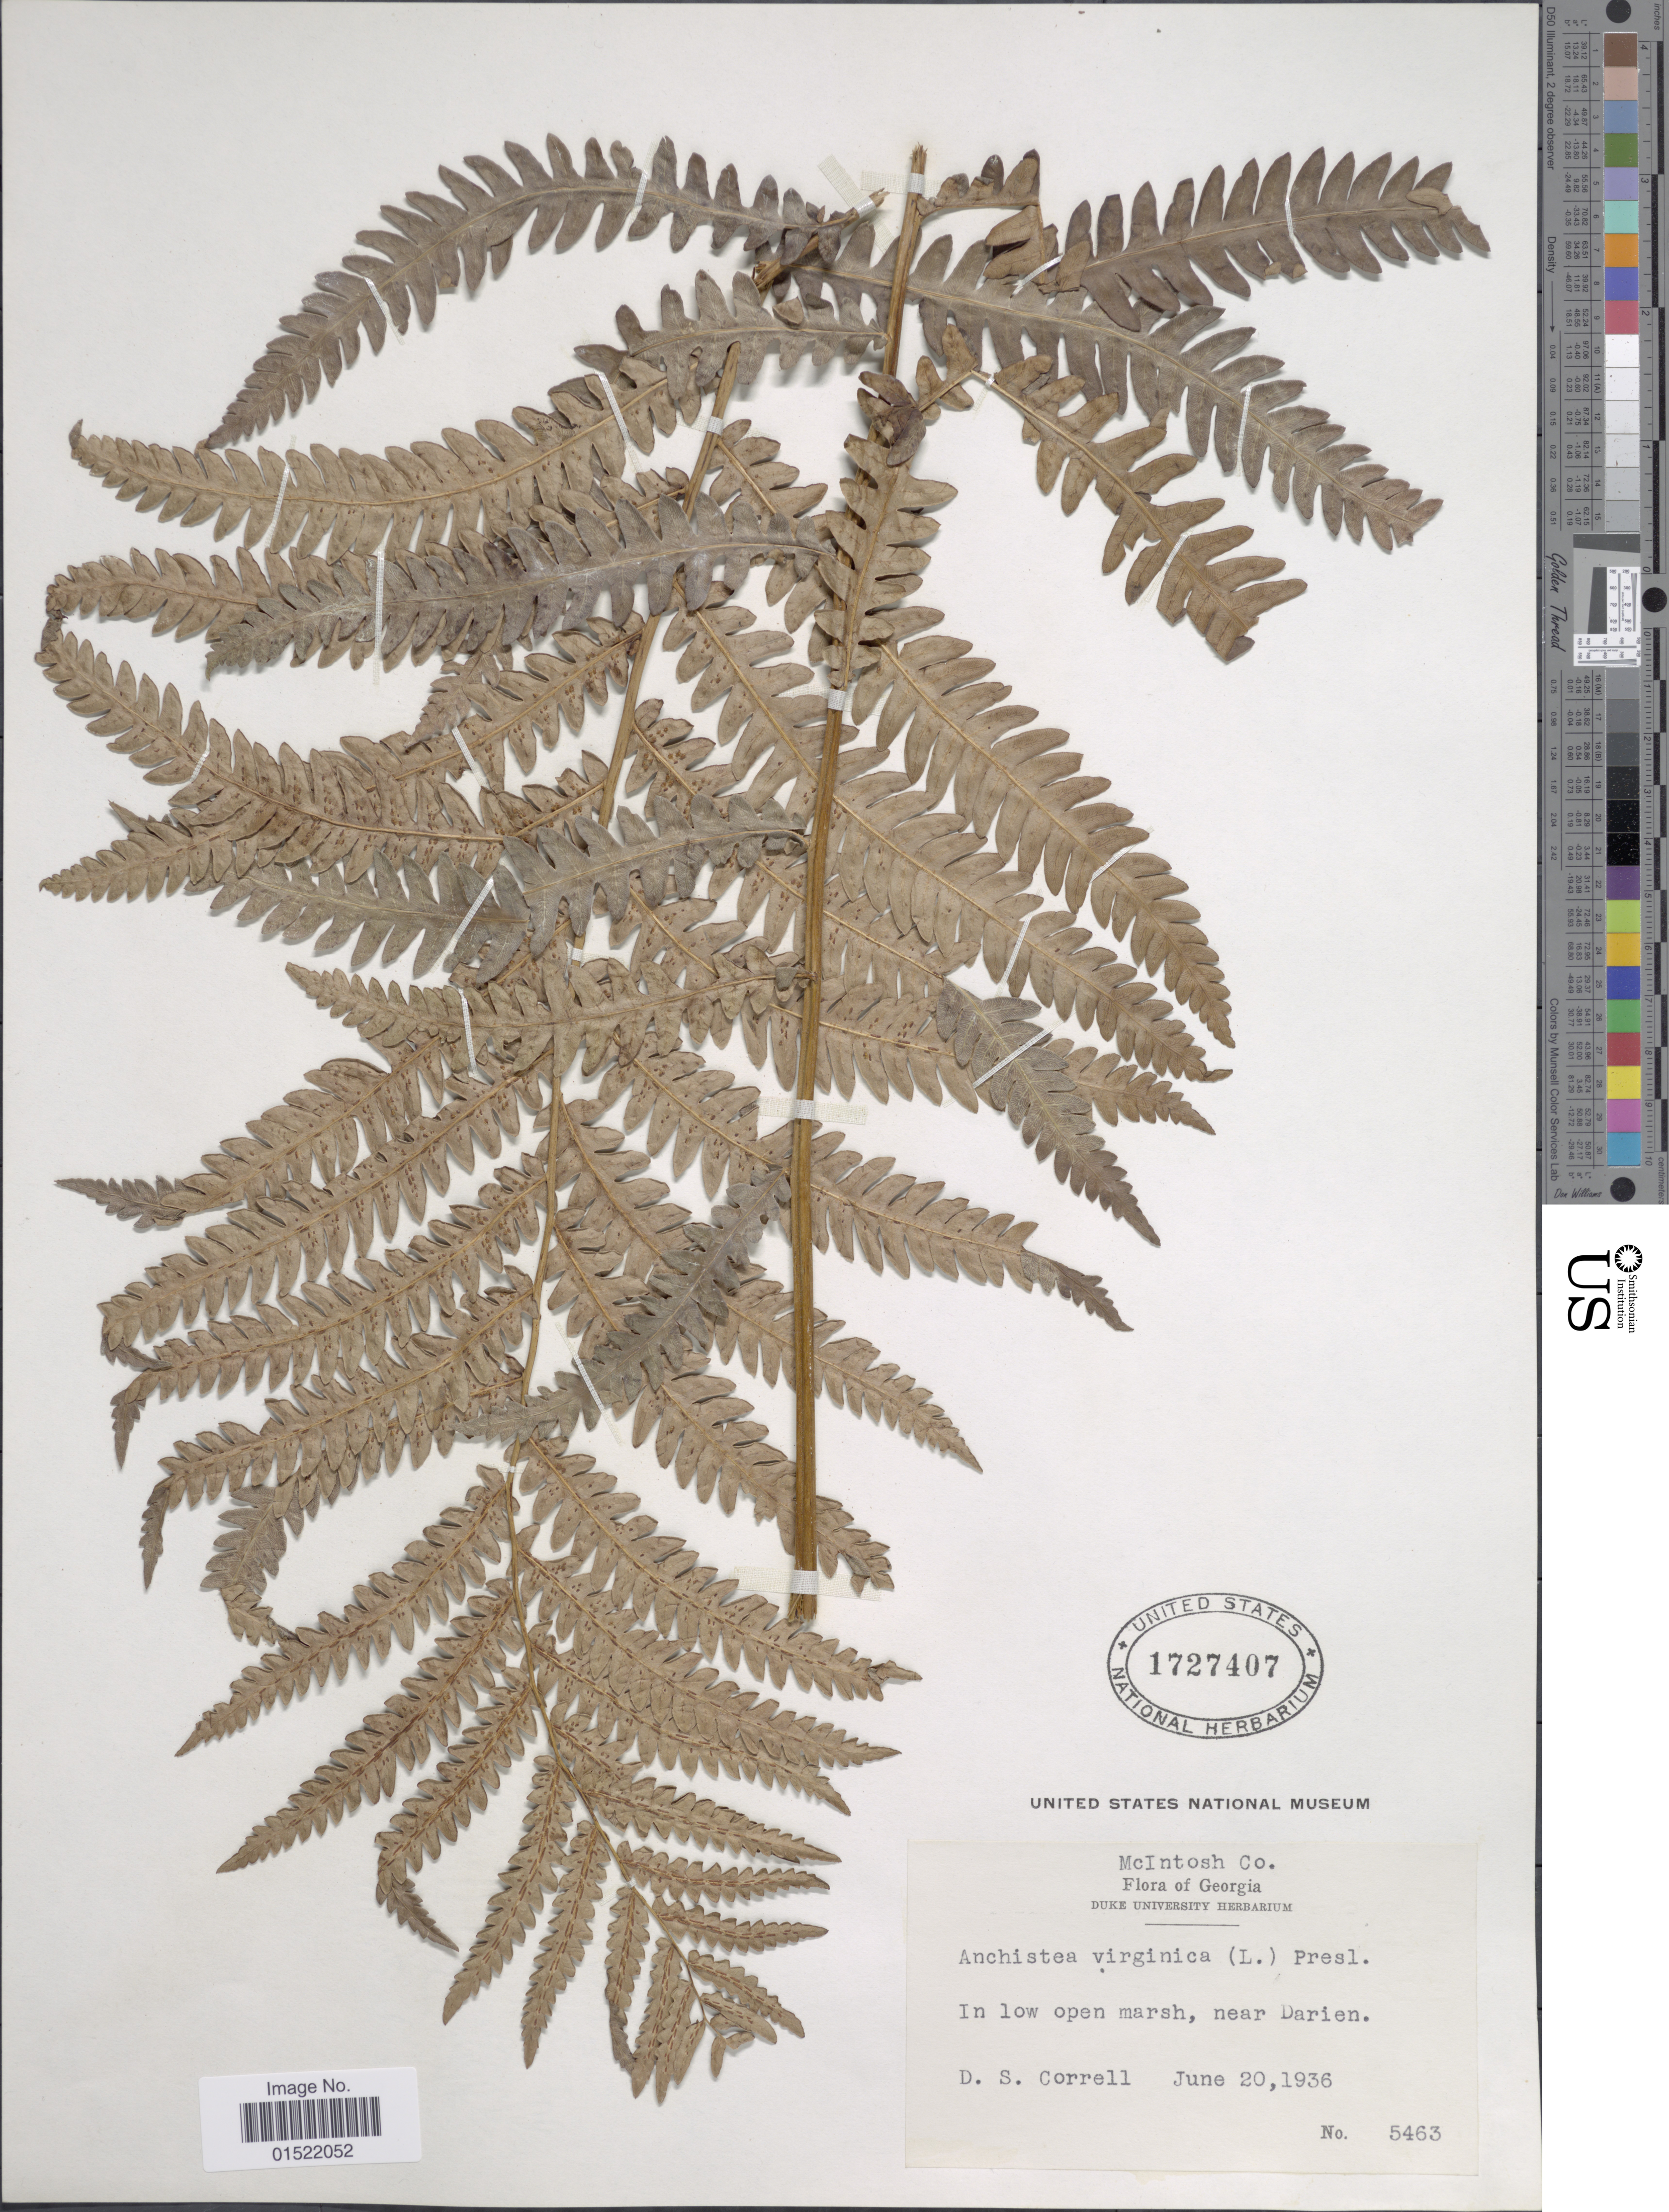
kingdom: Plantae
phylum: Tracheophyta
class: Polypodiopsida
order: Polypodiales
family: Blechnaceae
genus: Woodwardia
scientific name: Woodwardia virginica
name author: (L.) R.M. Sm.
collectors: D. S. Correll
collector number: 5463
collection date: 1936-06-20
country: United States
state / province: Georgia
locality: McIntosh Co., near Darien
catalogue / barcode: US 1727407